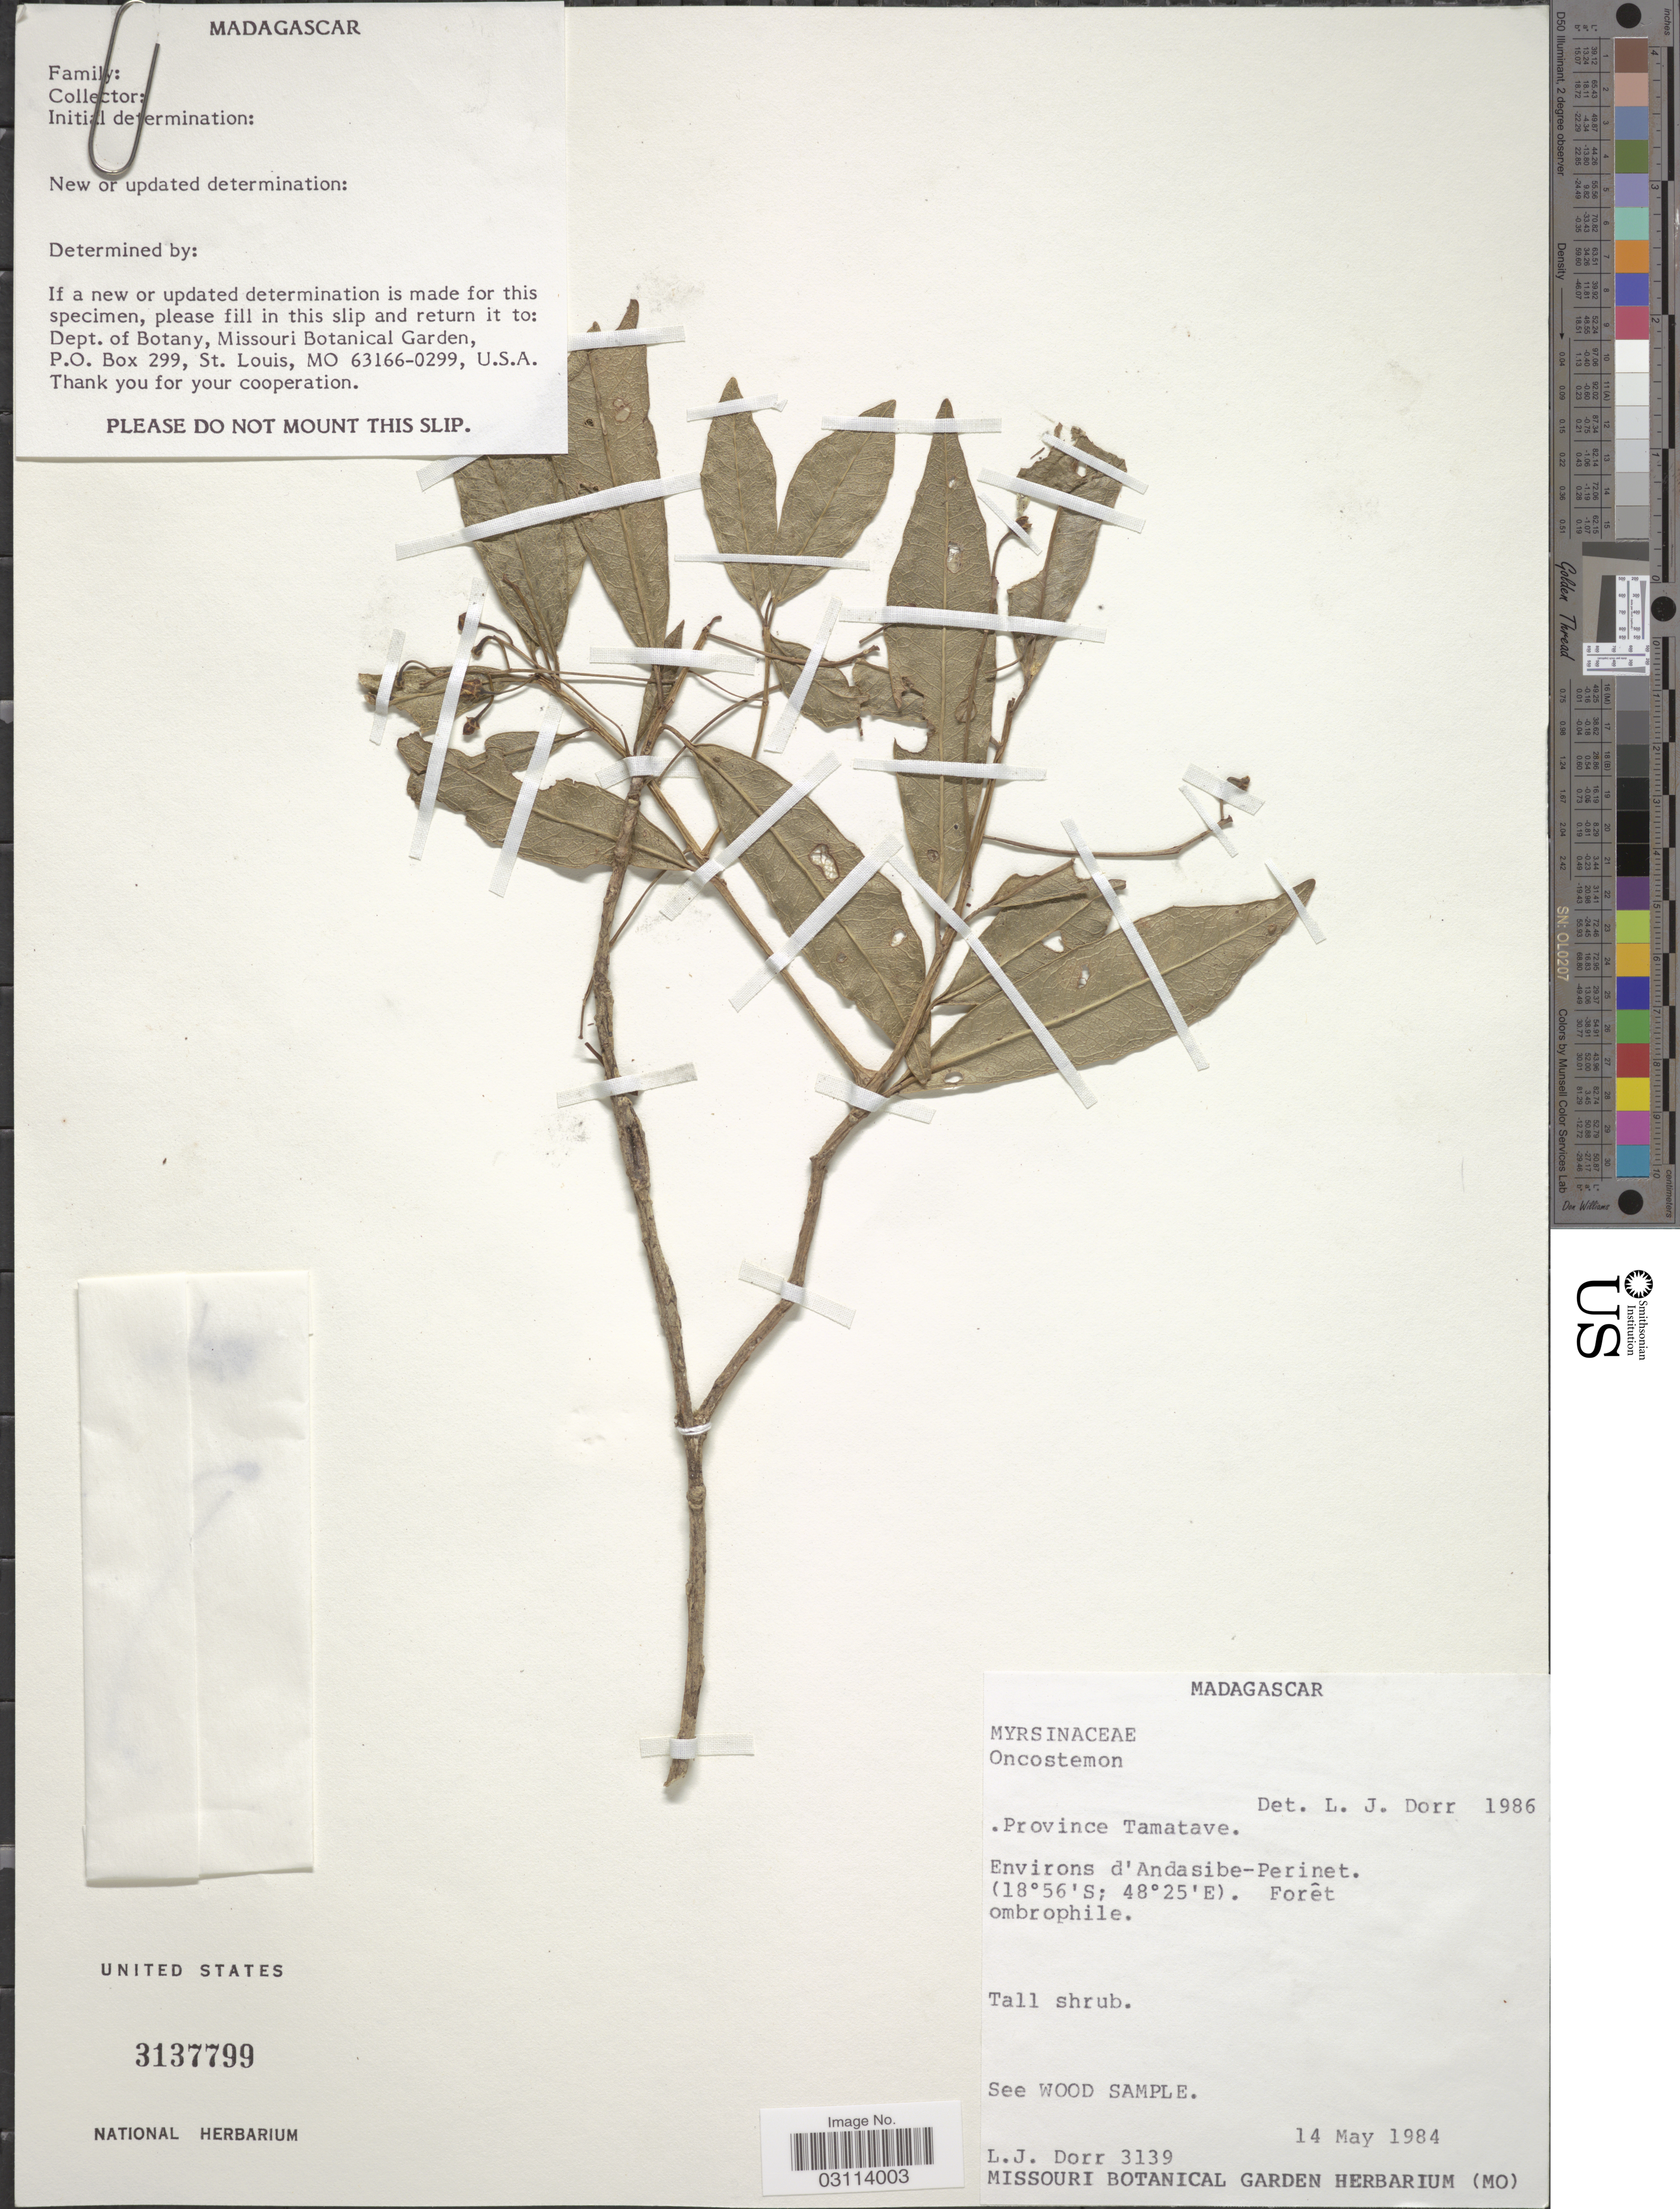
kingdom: Plantae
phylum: Tracheophyta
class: Magnoliopsida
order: Ericales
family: Primulaceae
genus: Oncostemon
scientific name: Oncostemon sp.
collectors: L. J. Dorr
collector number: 3139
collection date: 1984-05-14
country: Madagascar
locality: Province Tamatave. Environs d'Andasibe-Perinet.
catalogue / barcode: US 3137799